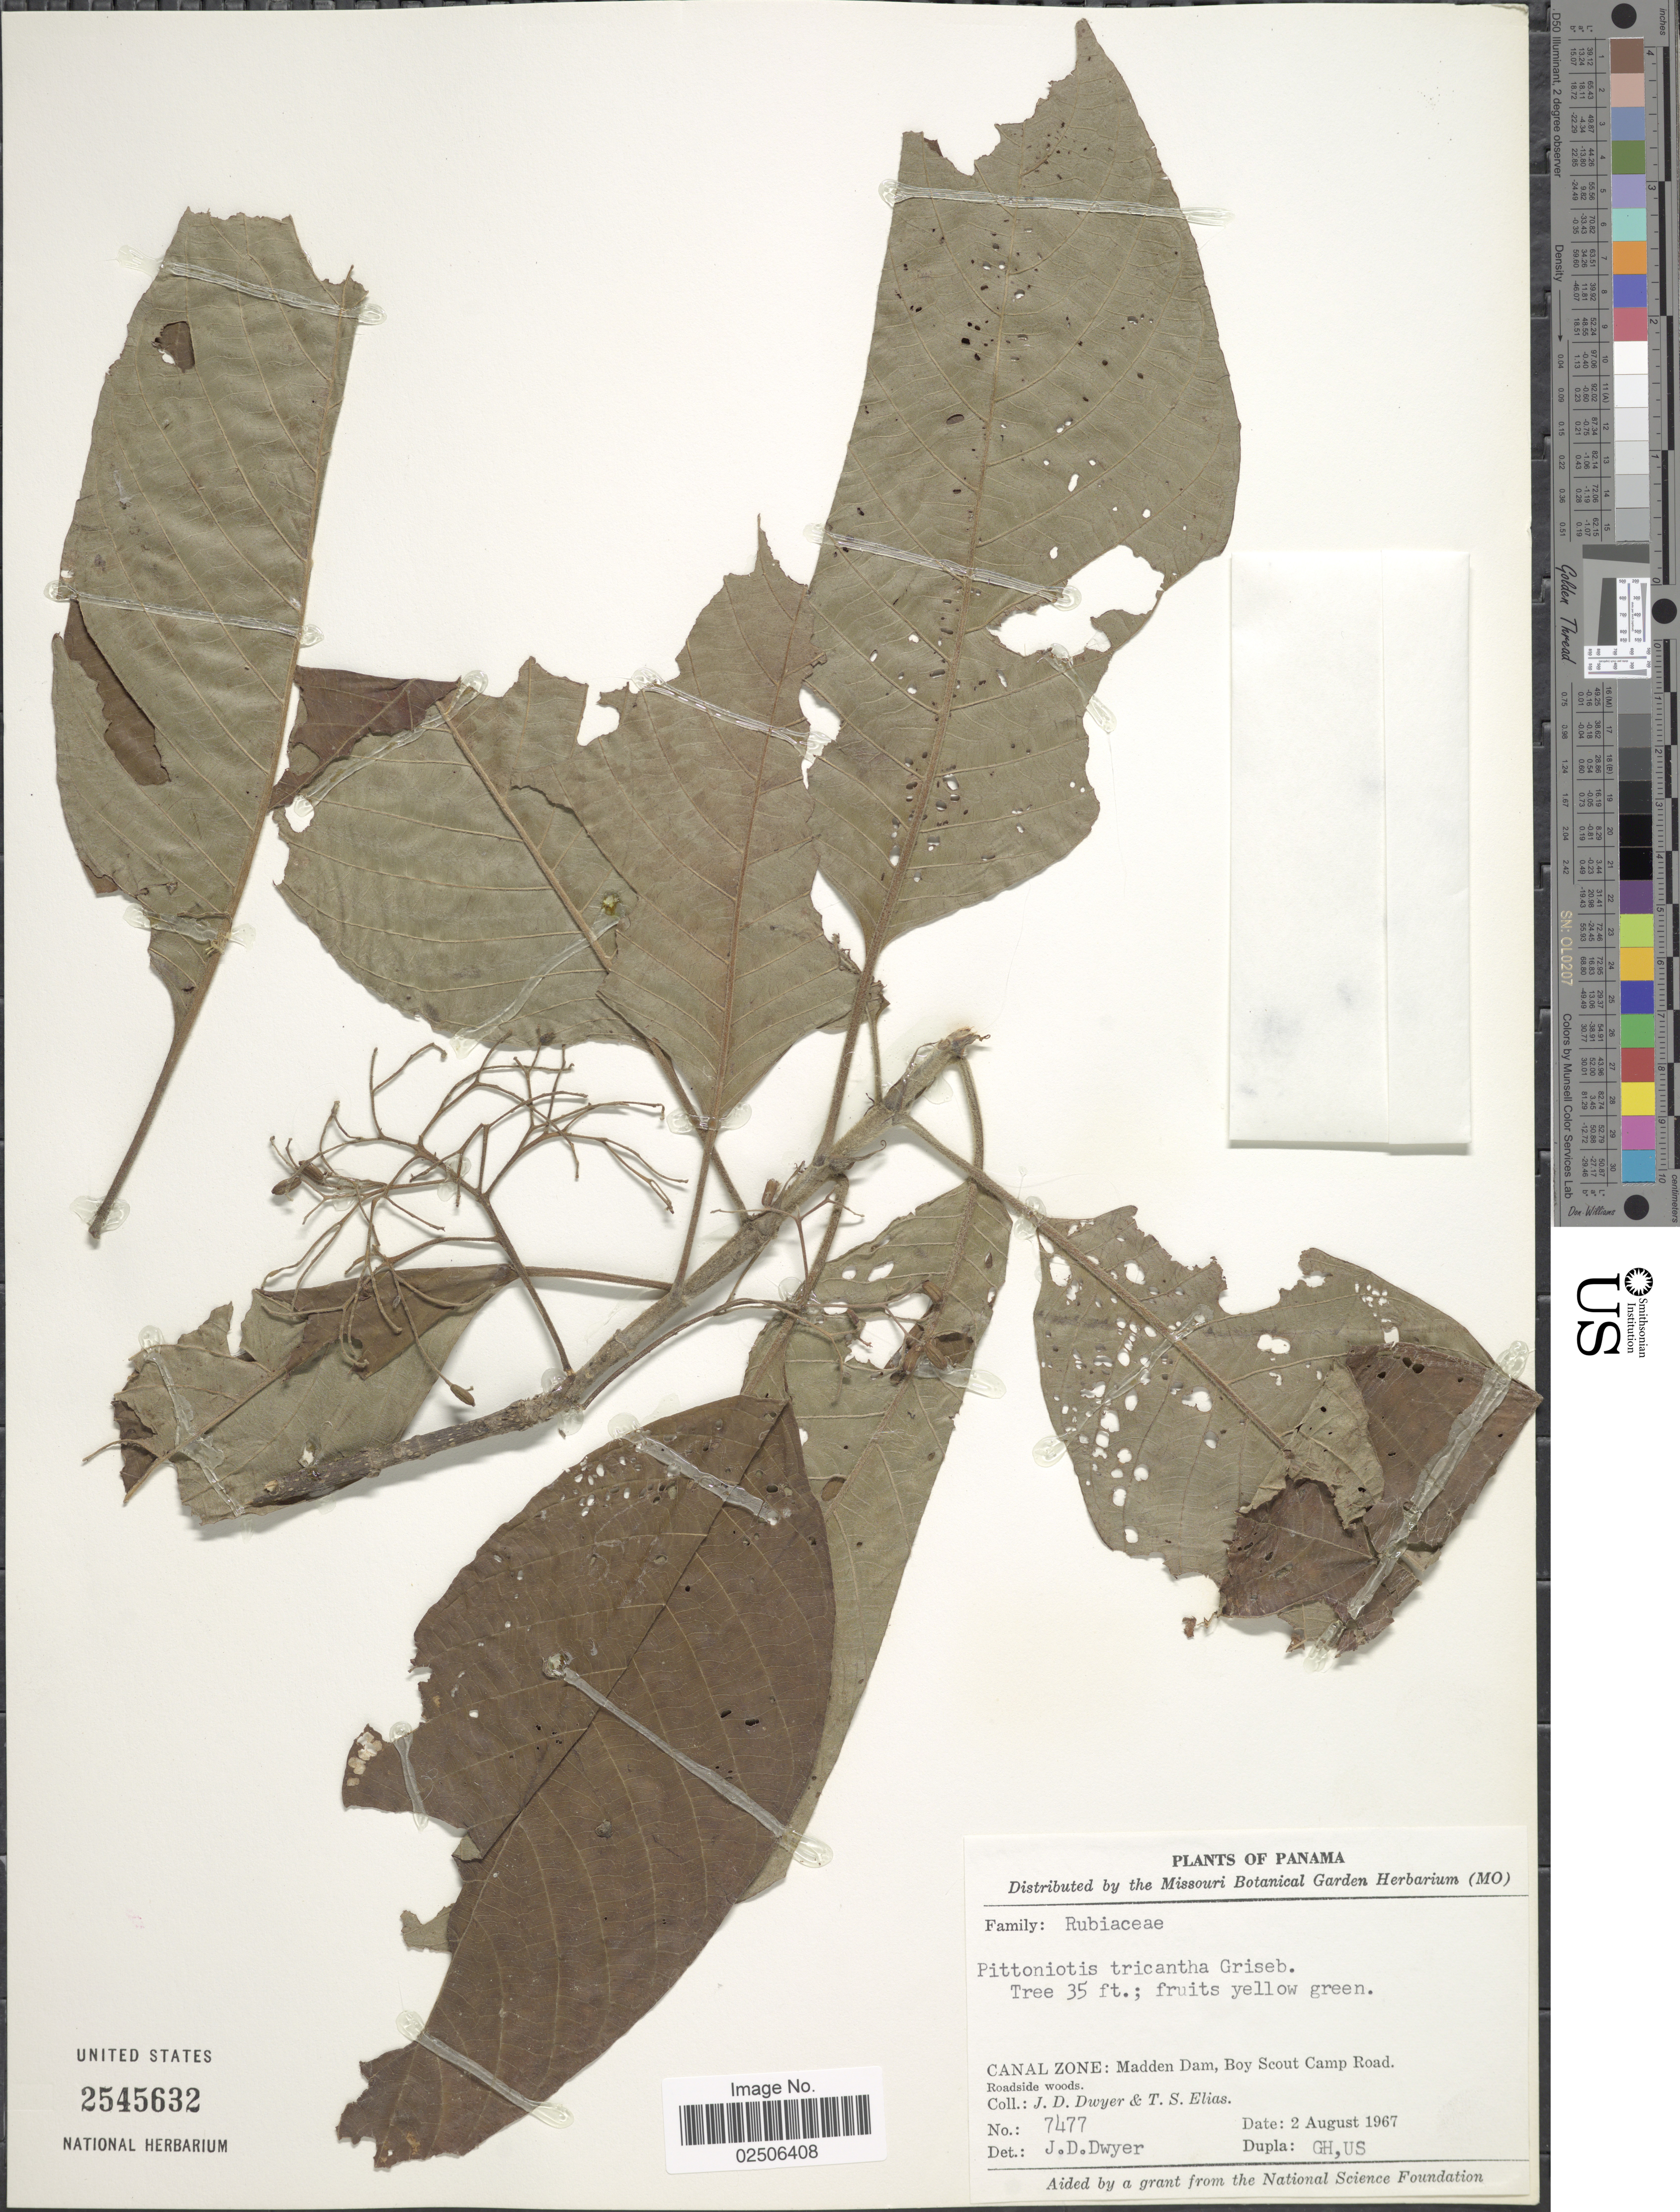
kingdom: Plantae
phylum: Tracheophyta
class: Magnoliopsida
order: Gentianales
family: Rubiaceae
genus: Pittoniotis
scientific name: Pittoniotis trichantha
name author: Griseb.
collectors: J. D. Dwyer & T. S. Elias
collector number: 7477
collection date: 1967-08-02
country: Panama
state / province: Colón / Panamá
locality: Canal Zone: Madden Dam, Boy Scout Camp Road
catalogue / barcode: US 2545632